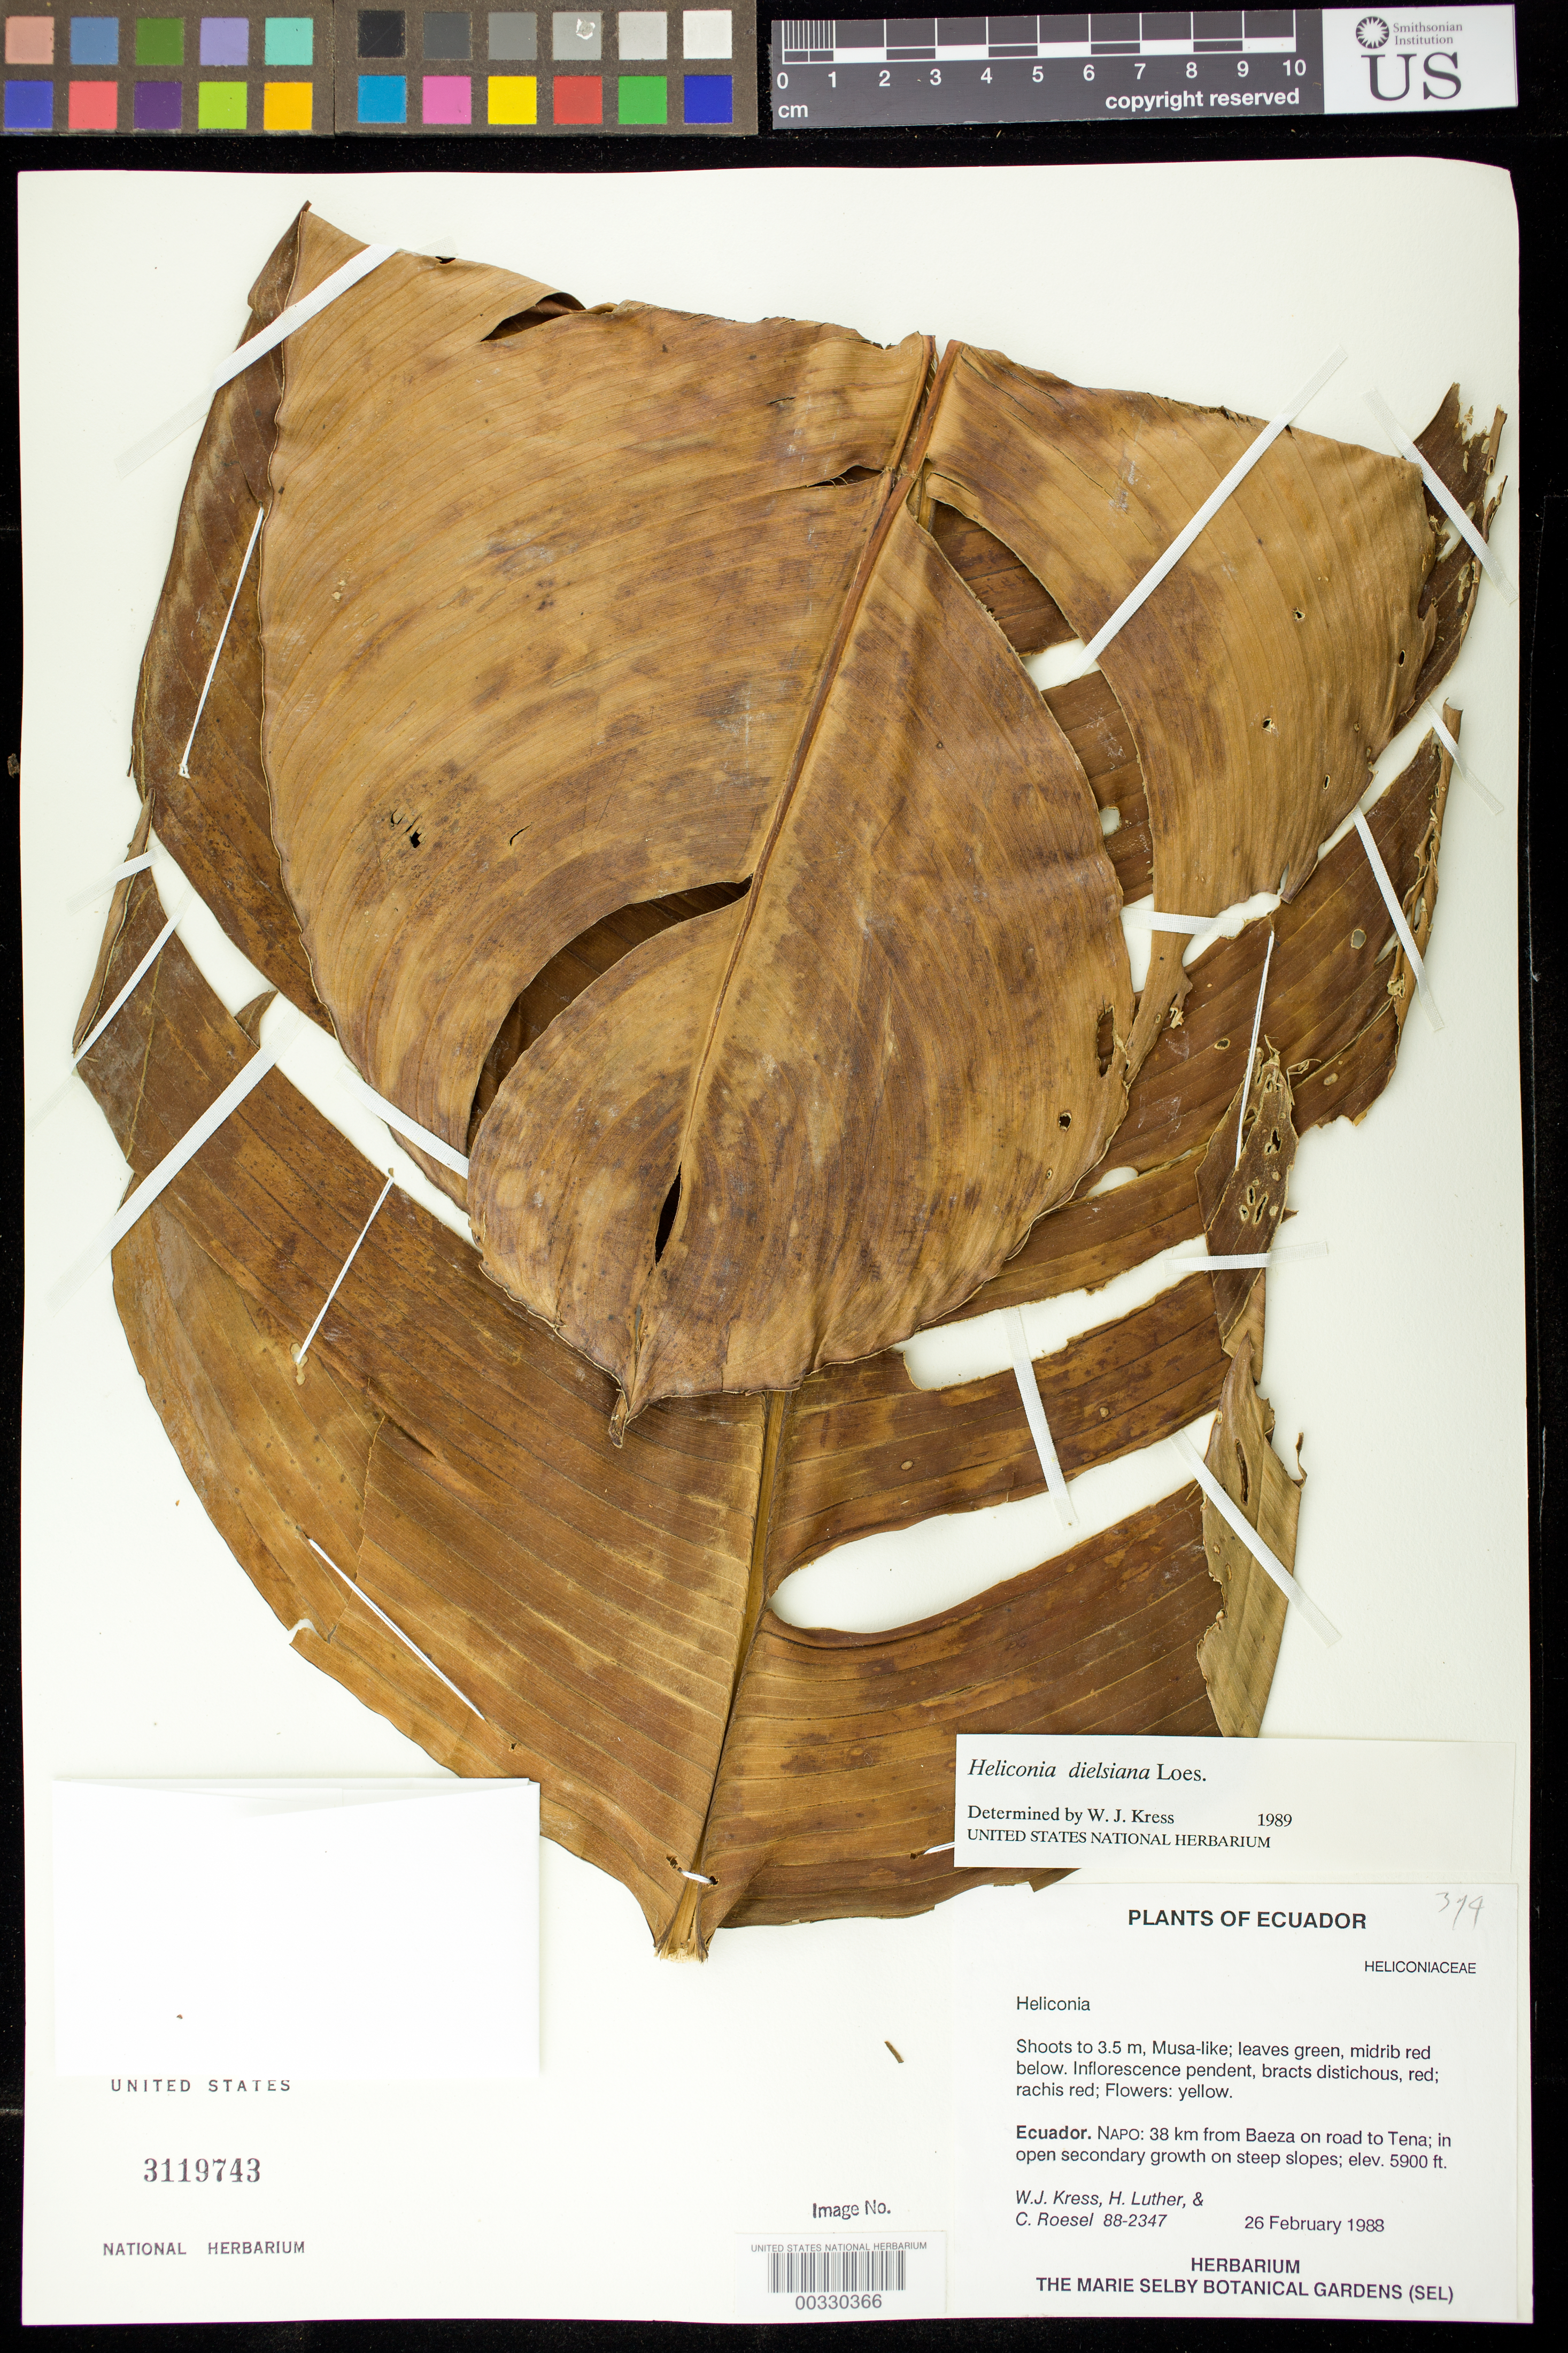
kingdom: Plantae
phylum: Tracheophyta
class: Liliopsida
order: Zingiberales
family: Heliconiaceae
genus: Heliconia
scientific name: Heliconia dielsiana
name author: Loes.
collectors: W. J. Kress, Harry E. Luther & C. S. Roesel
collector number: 88-2347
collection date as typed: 26 Feb 1988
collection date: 1988-02-26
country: Ecuador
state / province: Napo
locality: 38 km from baeza on road to Tena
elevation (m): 1798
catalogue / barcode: US 3119743